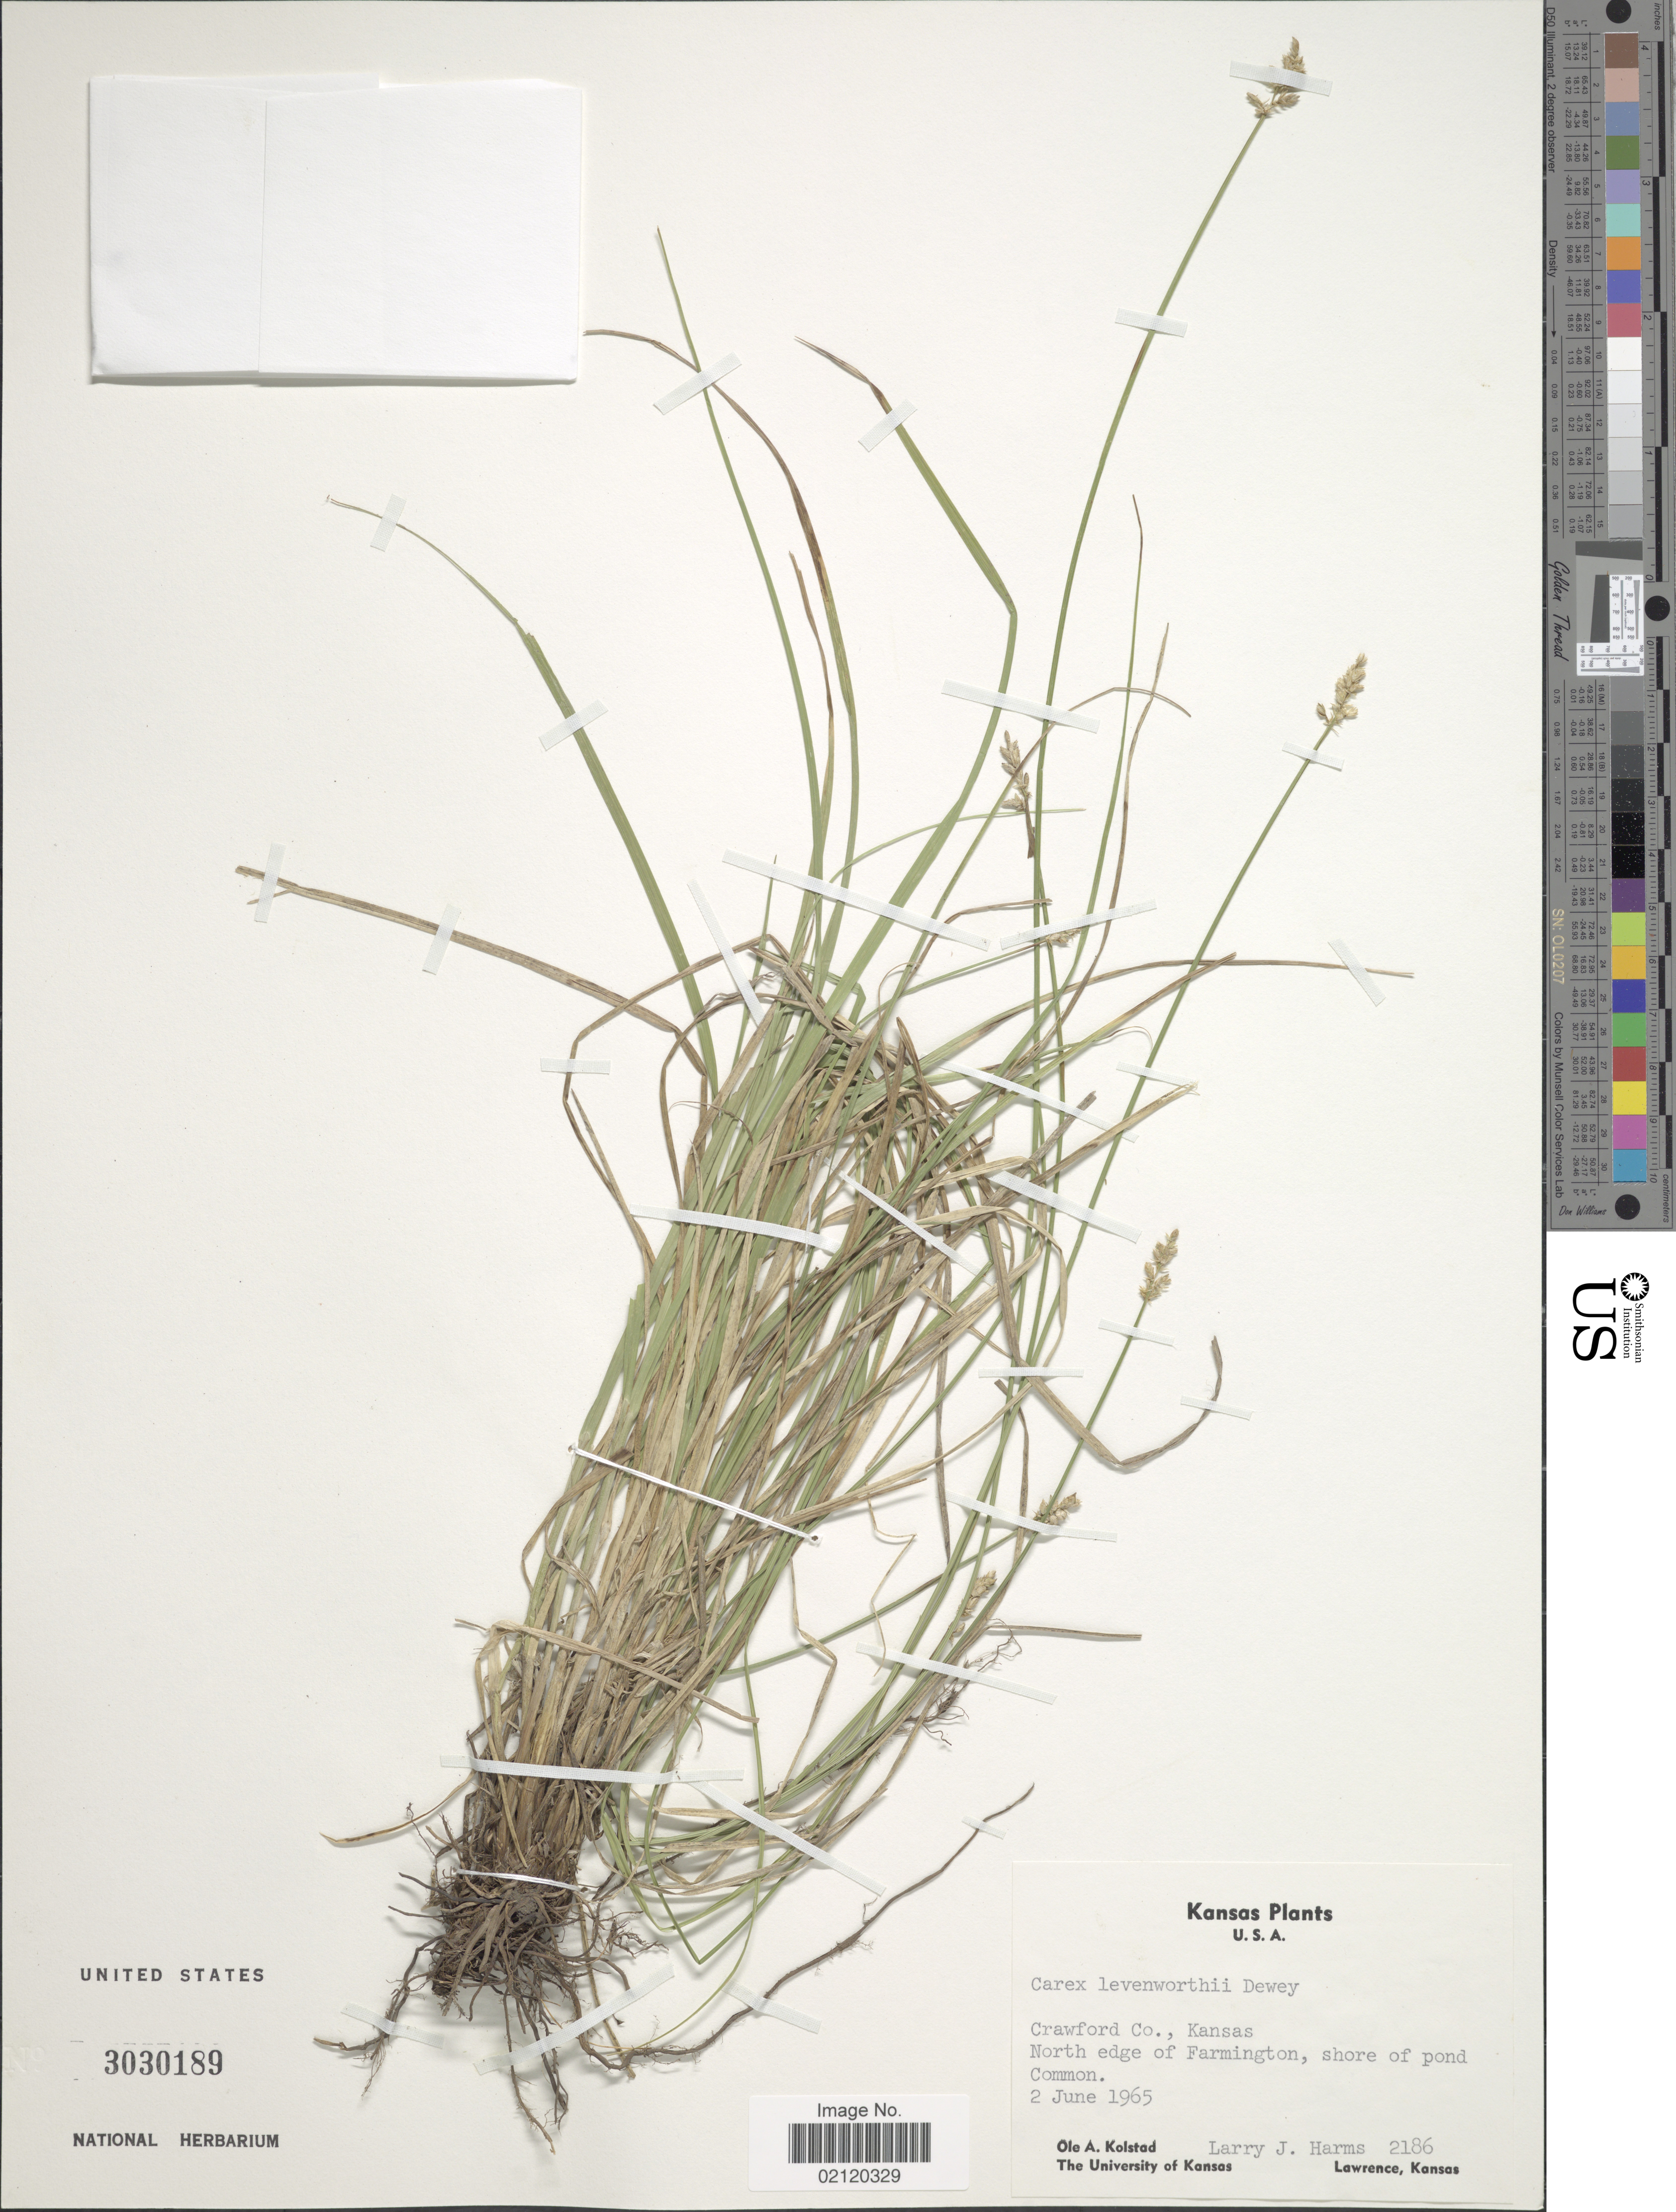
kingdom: Plantae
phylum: Tracheophyta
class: Liliopsida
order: Poales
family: Cyperaceae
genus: Carex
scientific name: Carex leavenworthii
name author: Dewey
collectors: L. Harms & O. Kolstad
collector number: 2186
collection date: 1965-06-02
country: United States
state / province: Kansas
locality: Crawford Co., Kansas, North edge of Farmington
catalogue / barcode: US 3030189